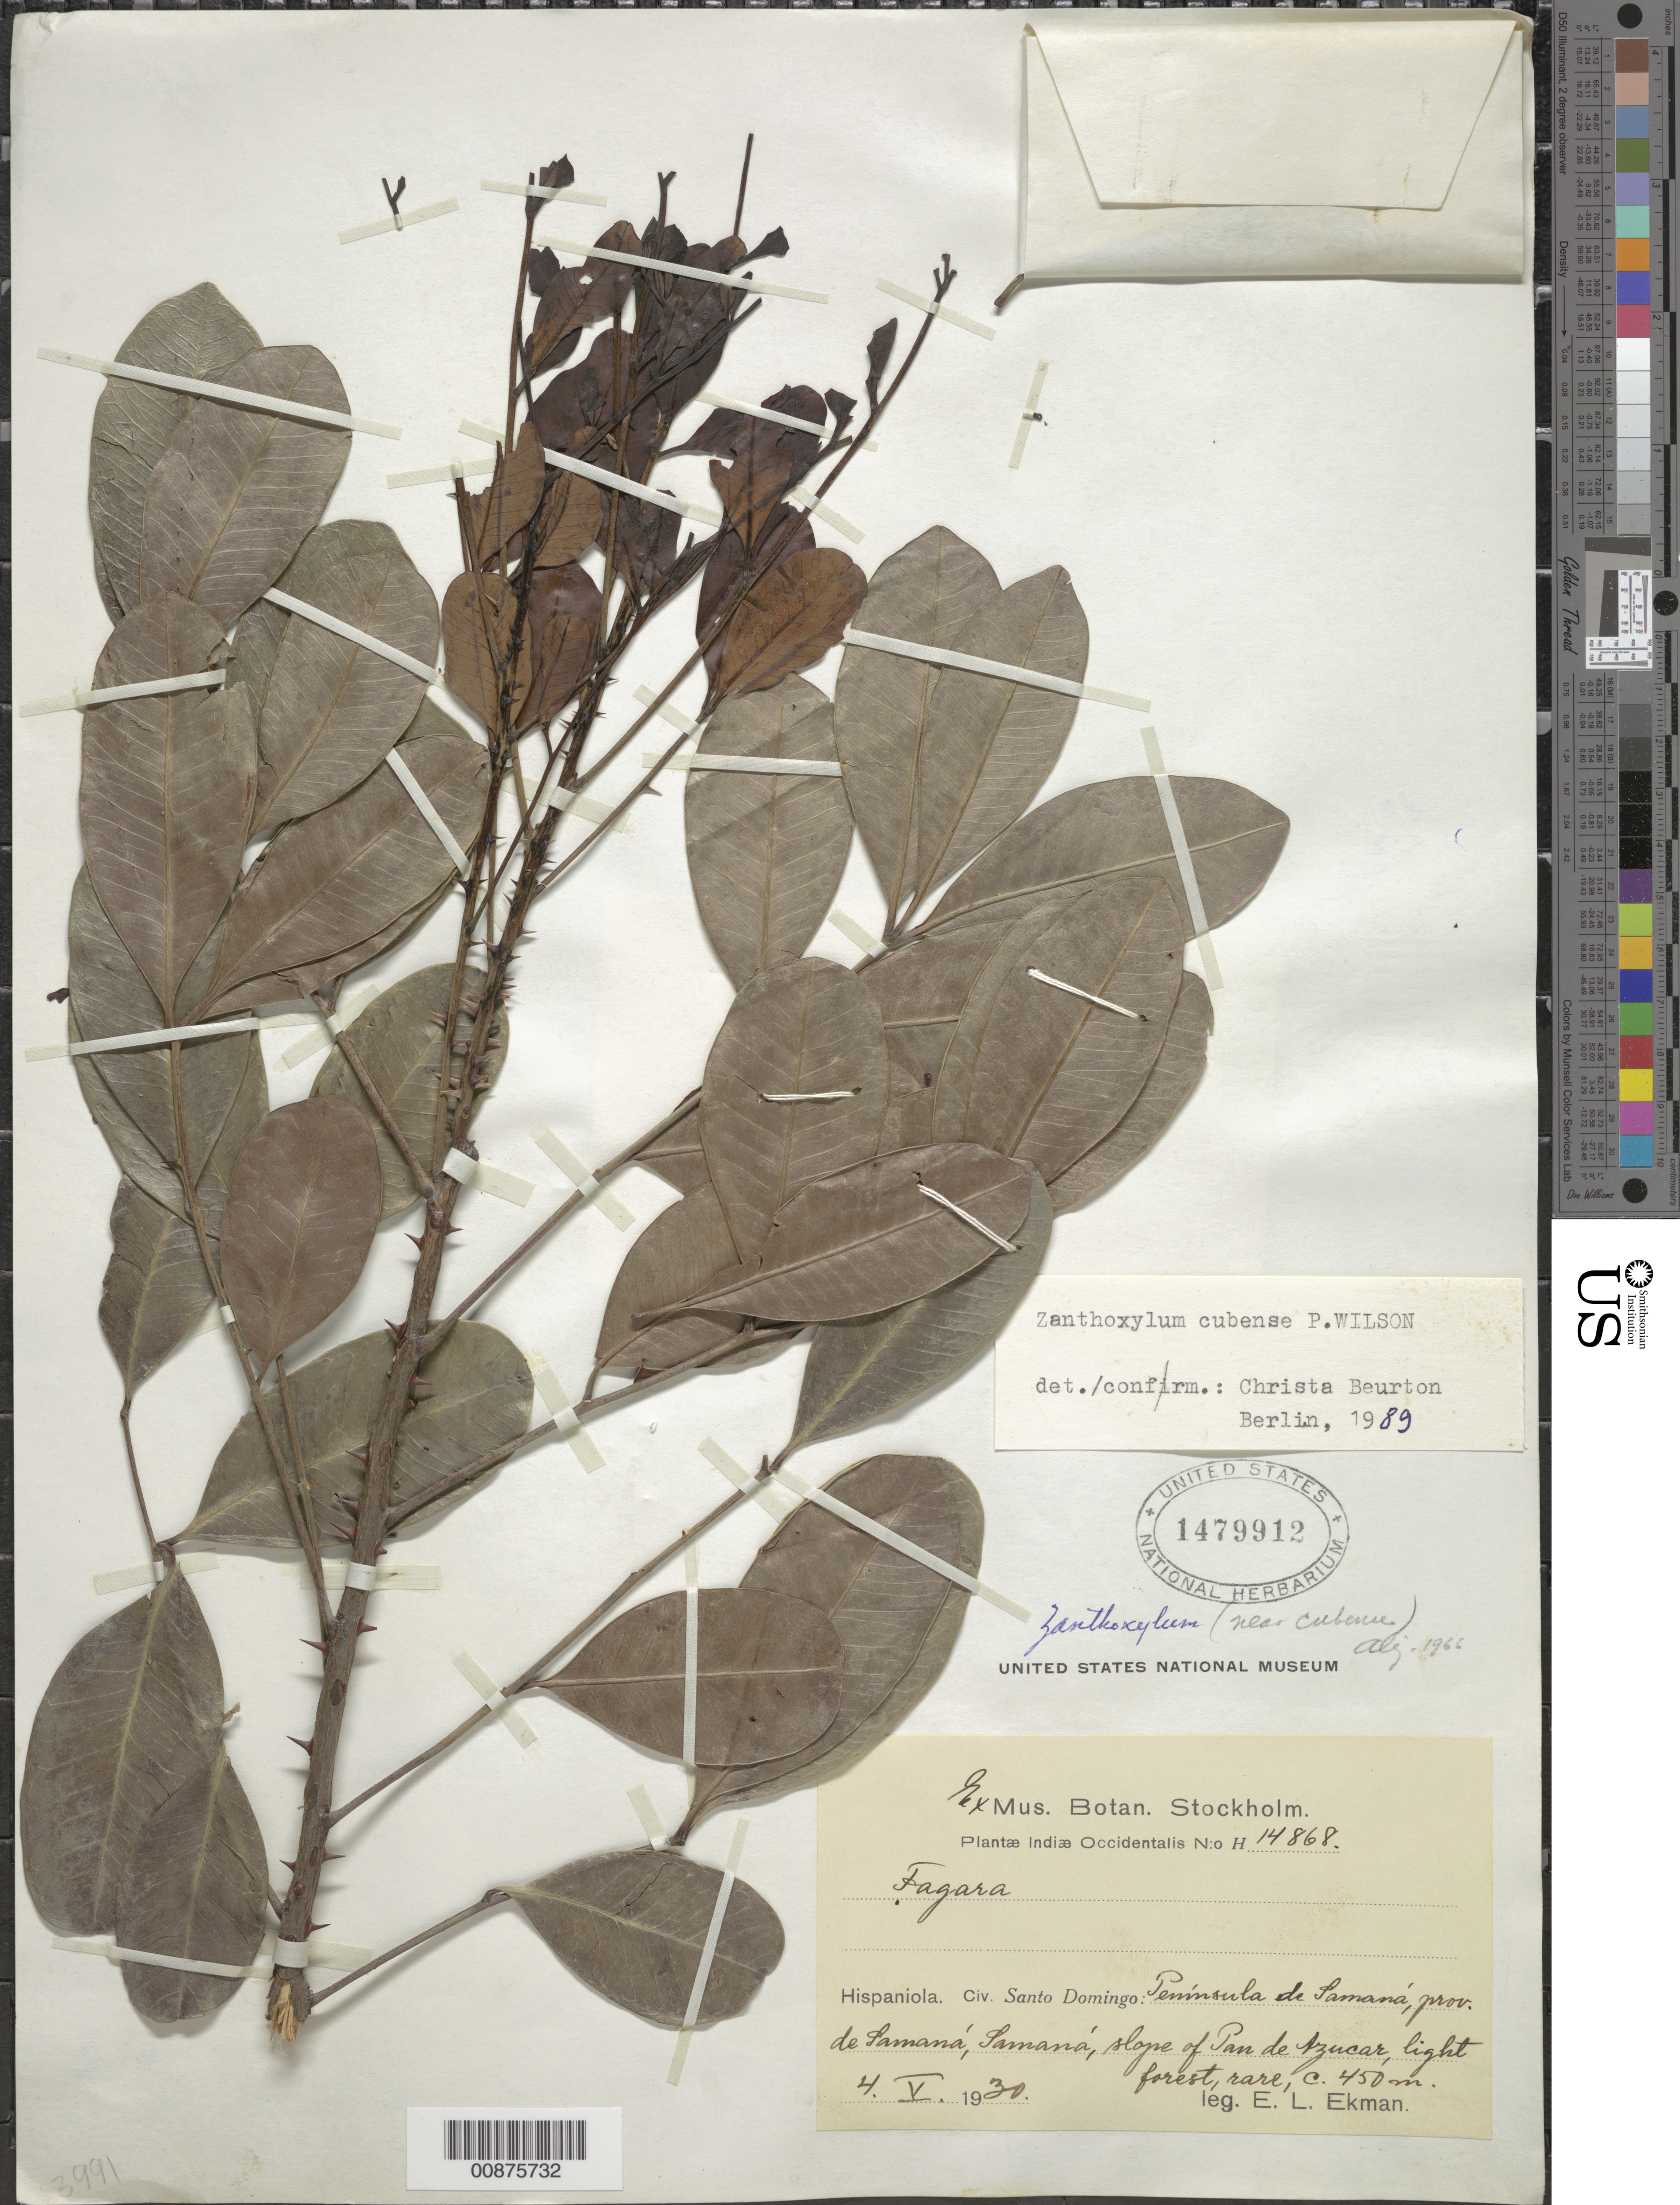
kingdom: Plantae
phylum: Tracheophyta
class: Magnoliopsida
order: Sapindales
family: Rutaceae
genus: Zanthoxylum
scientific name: Zanthoxylum cubense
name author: P. Wilson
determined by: Beurton, C.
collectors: E. L. Ekman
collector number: H 14868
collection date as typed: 04 May 1930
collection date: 1930-05-04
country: Dominican Republic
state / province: Samana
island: Hispaniola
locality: Península de Samaná, Samaná, Pan de Azucar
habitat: Light forest on slope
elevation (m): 450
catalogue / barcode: US 1479912